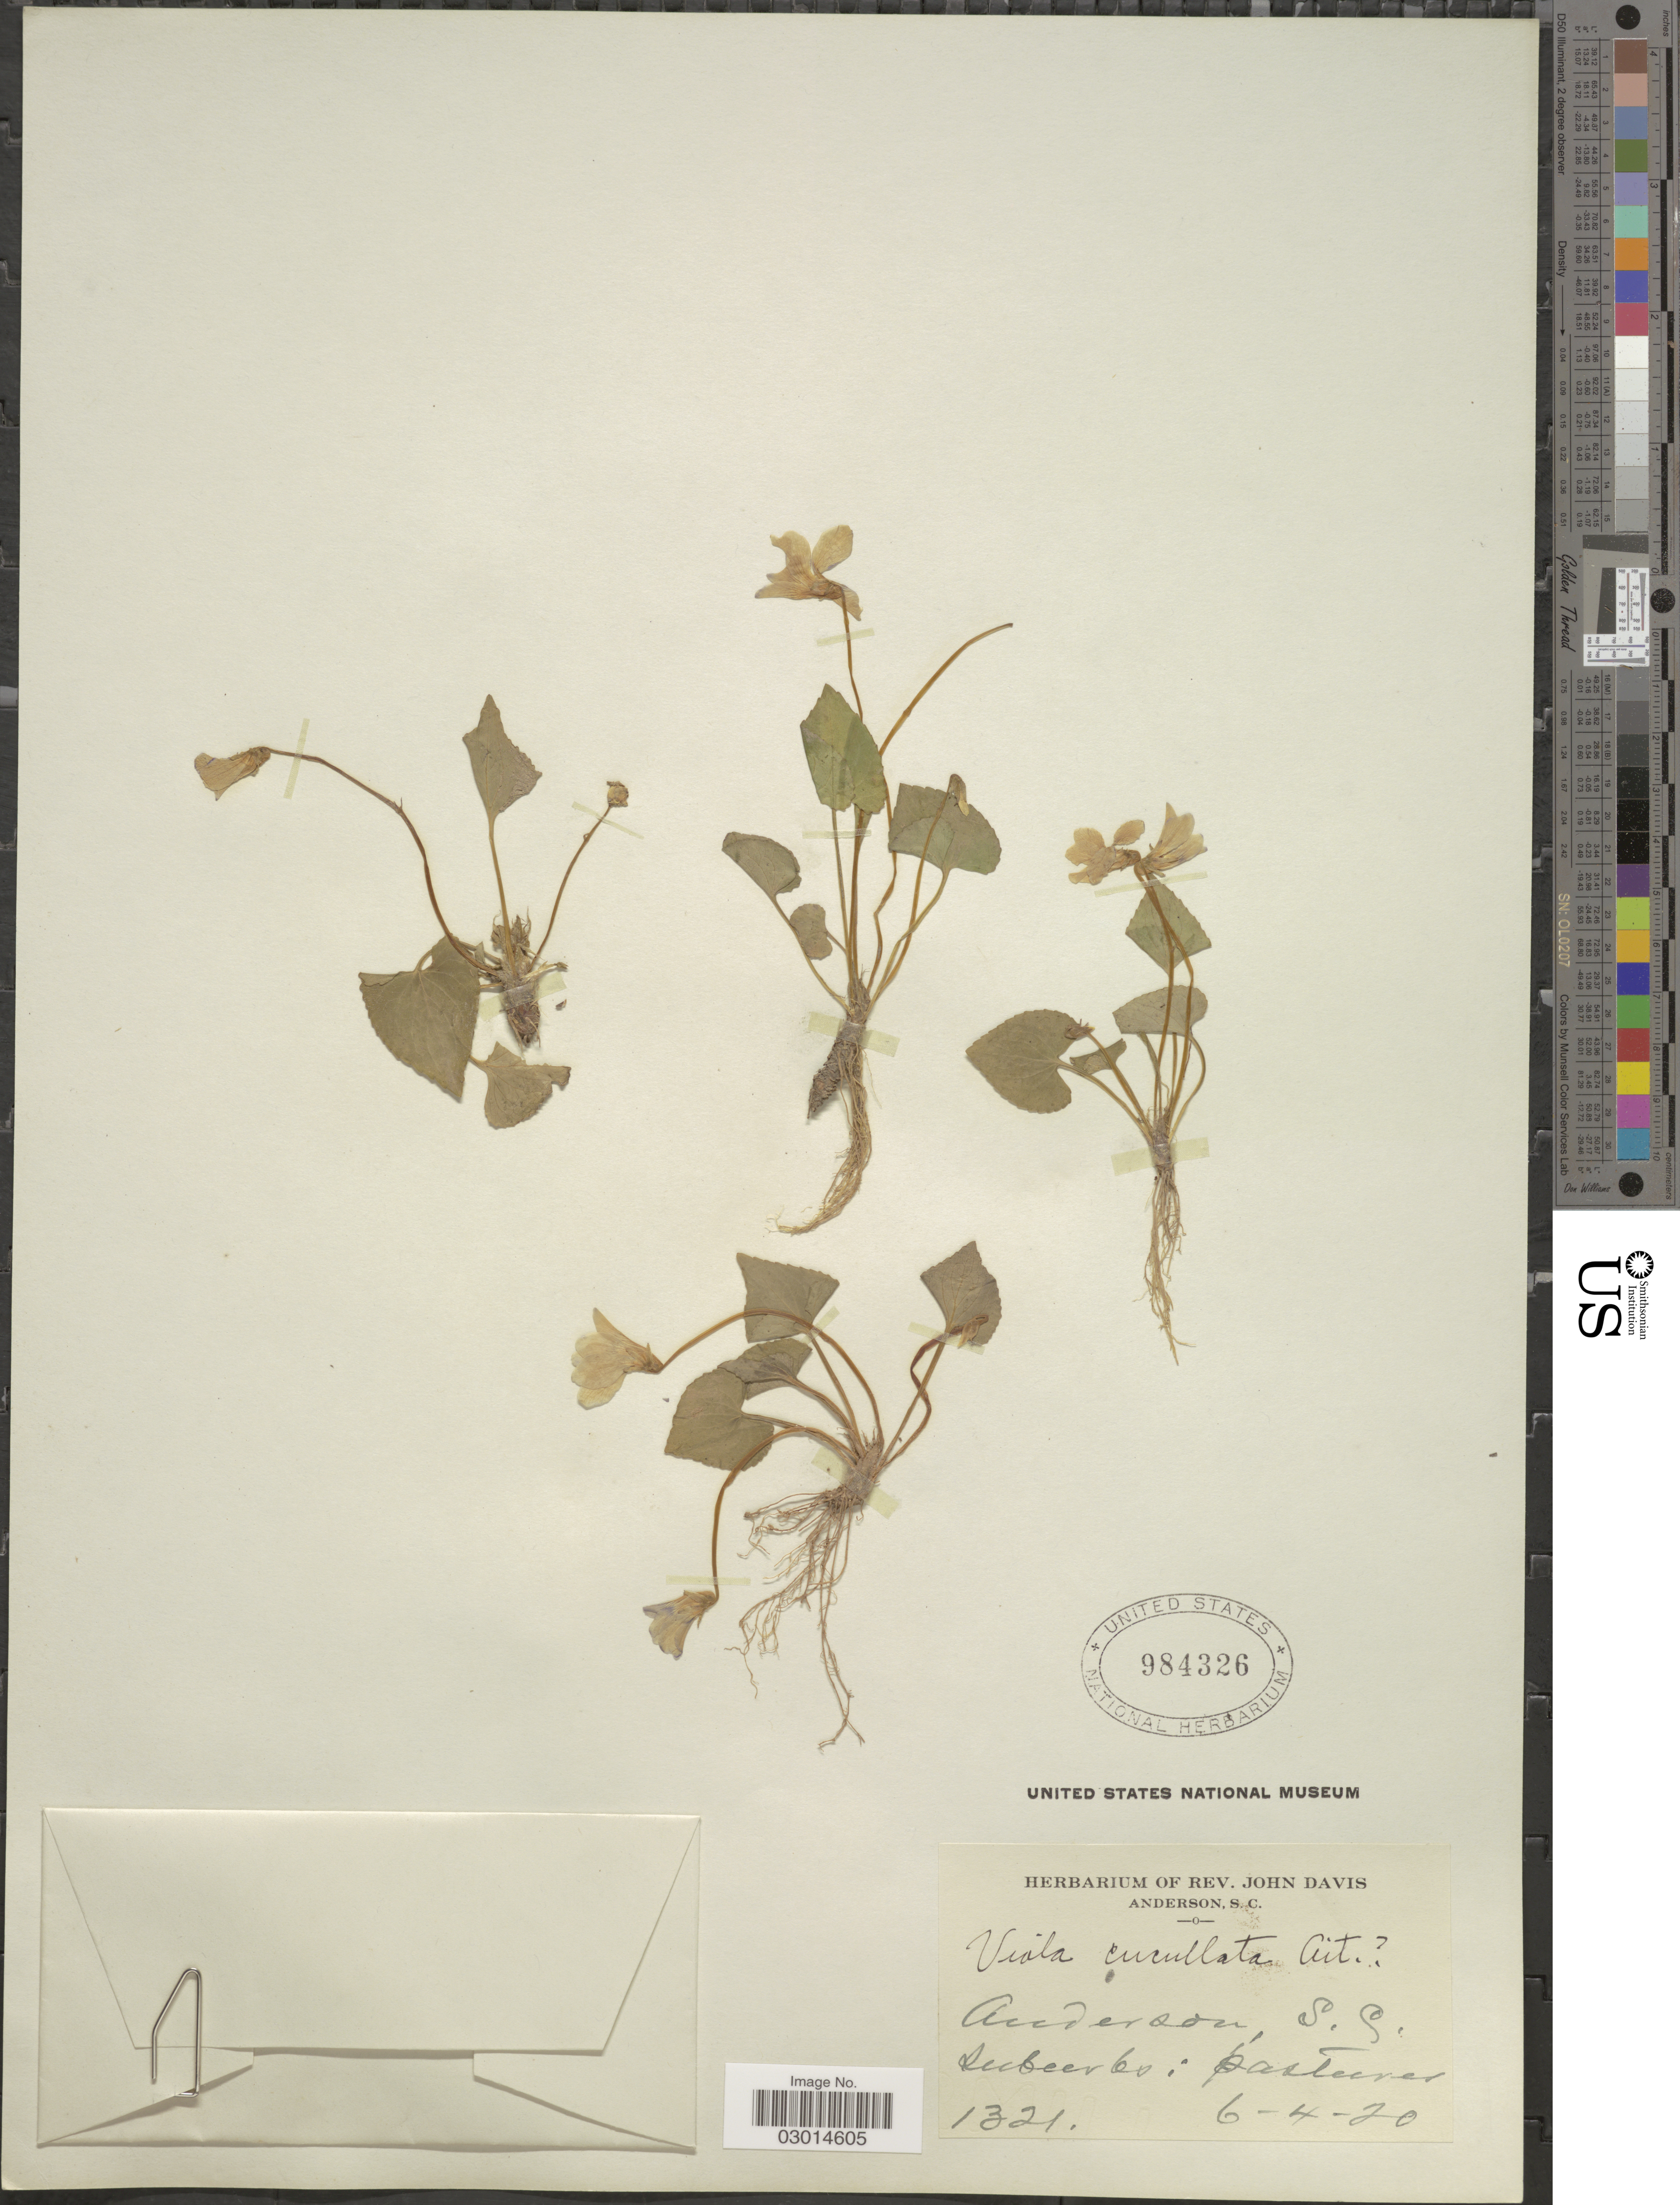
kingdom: Plantae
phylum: Tracheophyta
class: Magnoliopsida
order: Malpighiales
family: Violaceae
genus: Viola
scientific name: Viola cucullata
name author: Aiton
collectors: ex herb. Rev. John Davis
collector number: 1321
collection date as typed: Transcribed d/m/y: 4/6/20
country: United States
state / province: South Carolina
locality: Anderson, S.C.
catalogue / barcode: US 984326